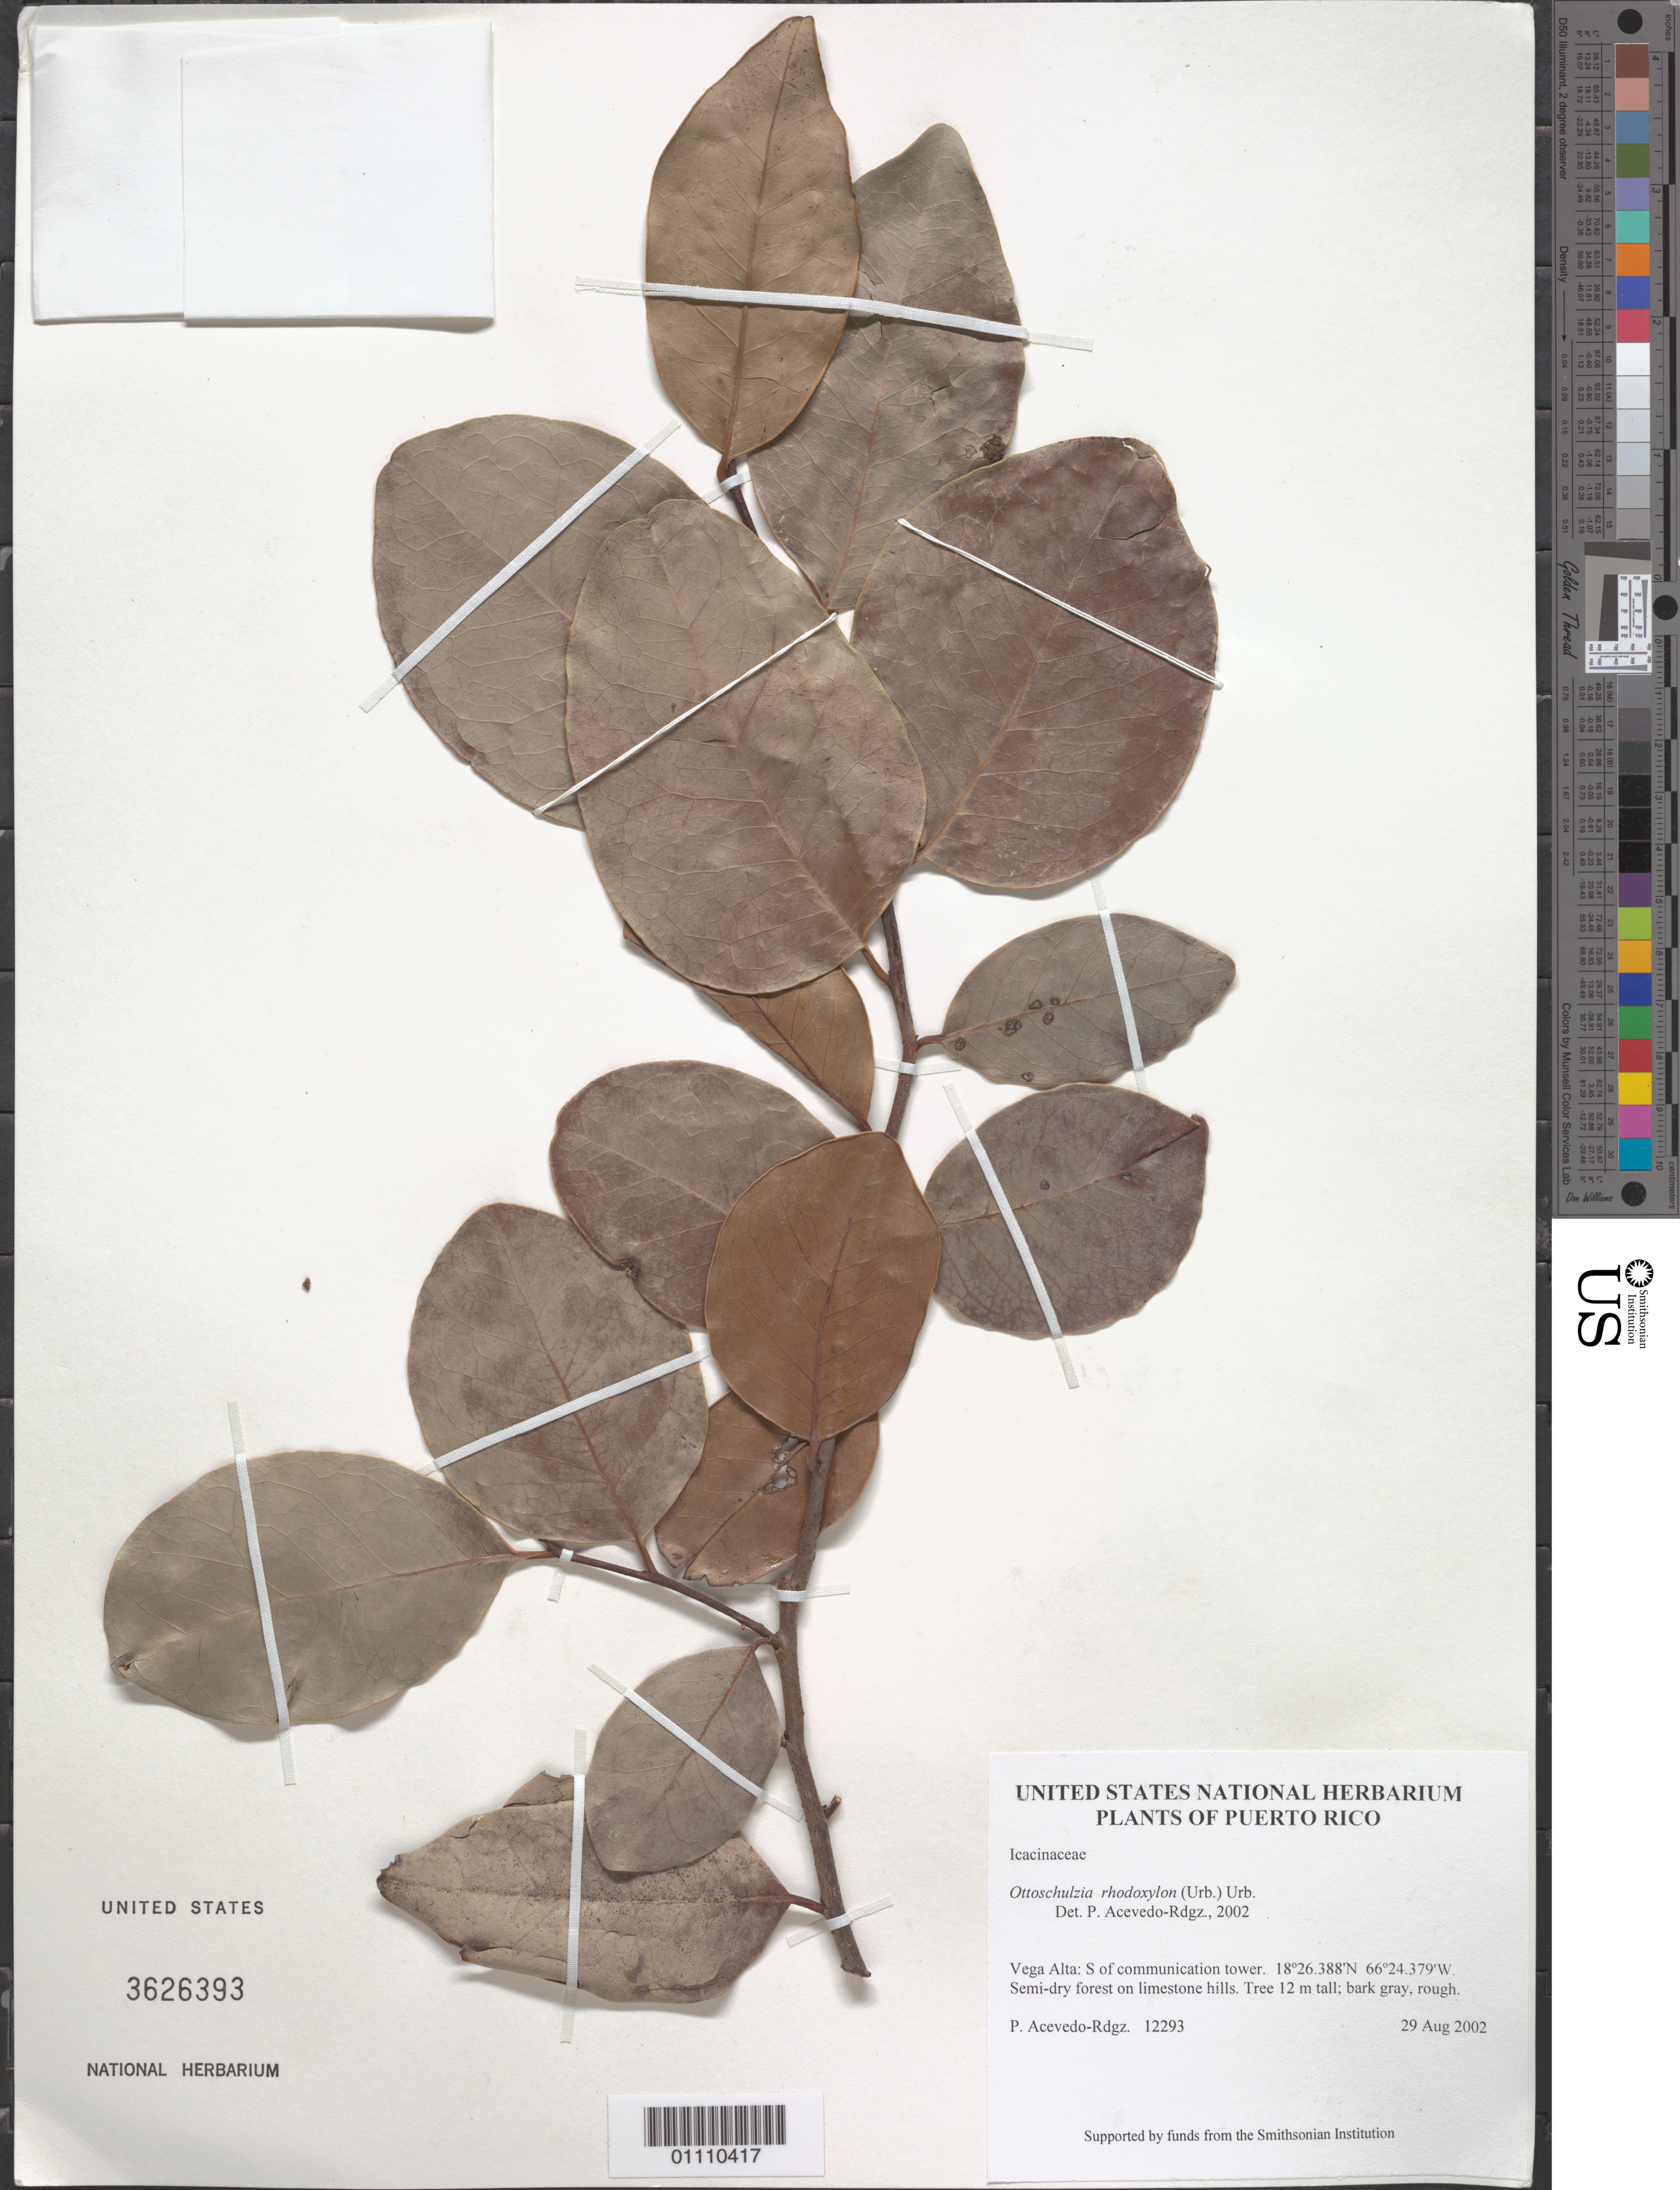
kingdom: Plantae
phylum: Tracheophyta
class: Magnoliopsida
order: Metteniusales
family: Metteniusaceae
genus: Ottoschulzia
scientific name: Ottoschulzia rhodoxylon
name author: (Urb.) Urb.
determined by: Acevedo-Rodríguez, P., (BOT), Smithsonian Institution - National Museum of Natural History (UNITED STATES)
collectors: P. Acevedo-Rodr.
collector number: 12293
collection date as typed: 29 Aug 2002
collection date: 2002-08-29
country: Puerto Rico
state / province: Vega Alta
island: Puerto Rico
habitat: Semi-dry forest on limestone hills.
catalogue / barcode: US 3626393